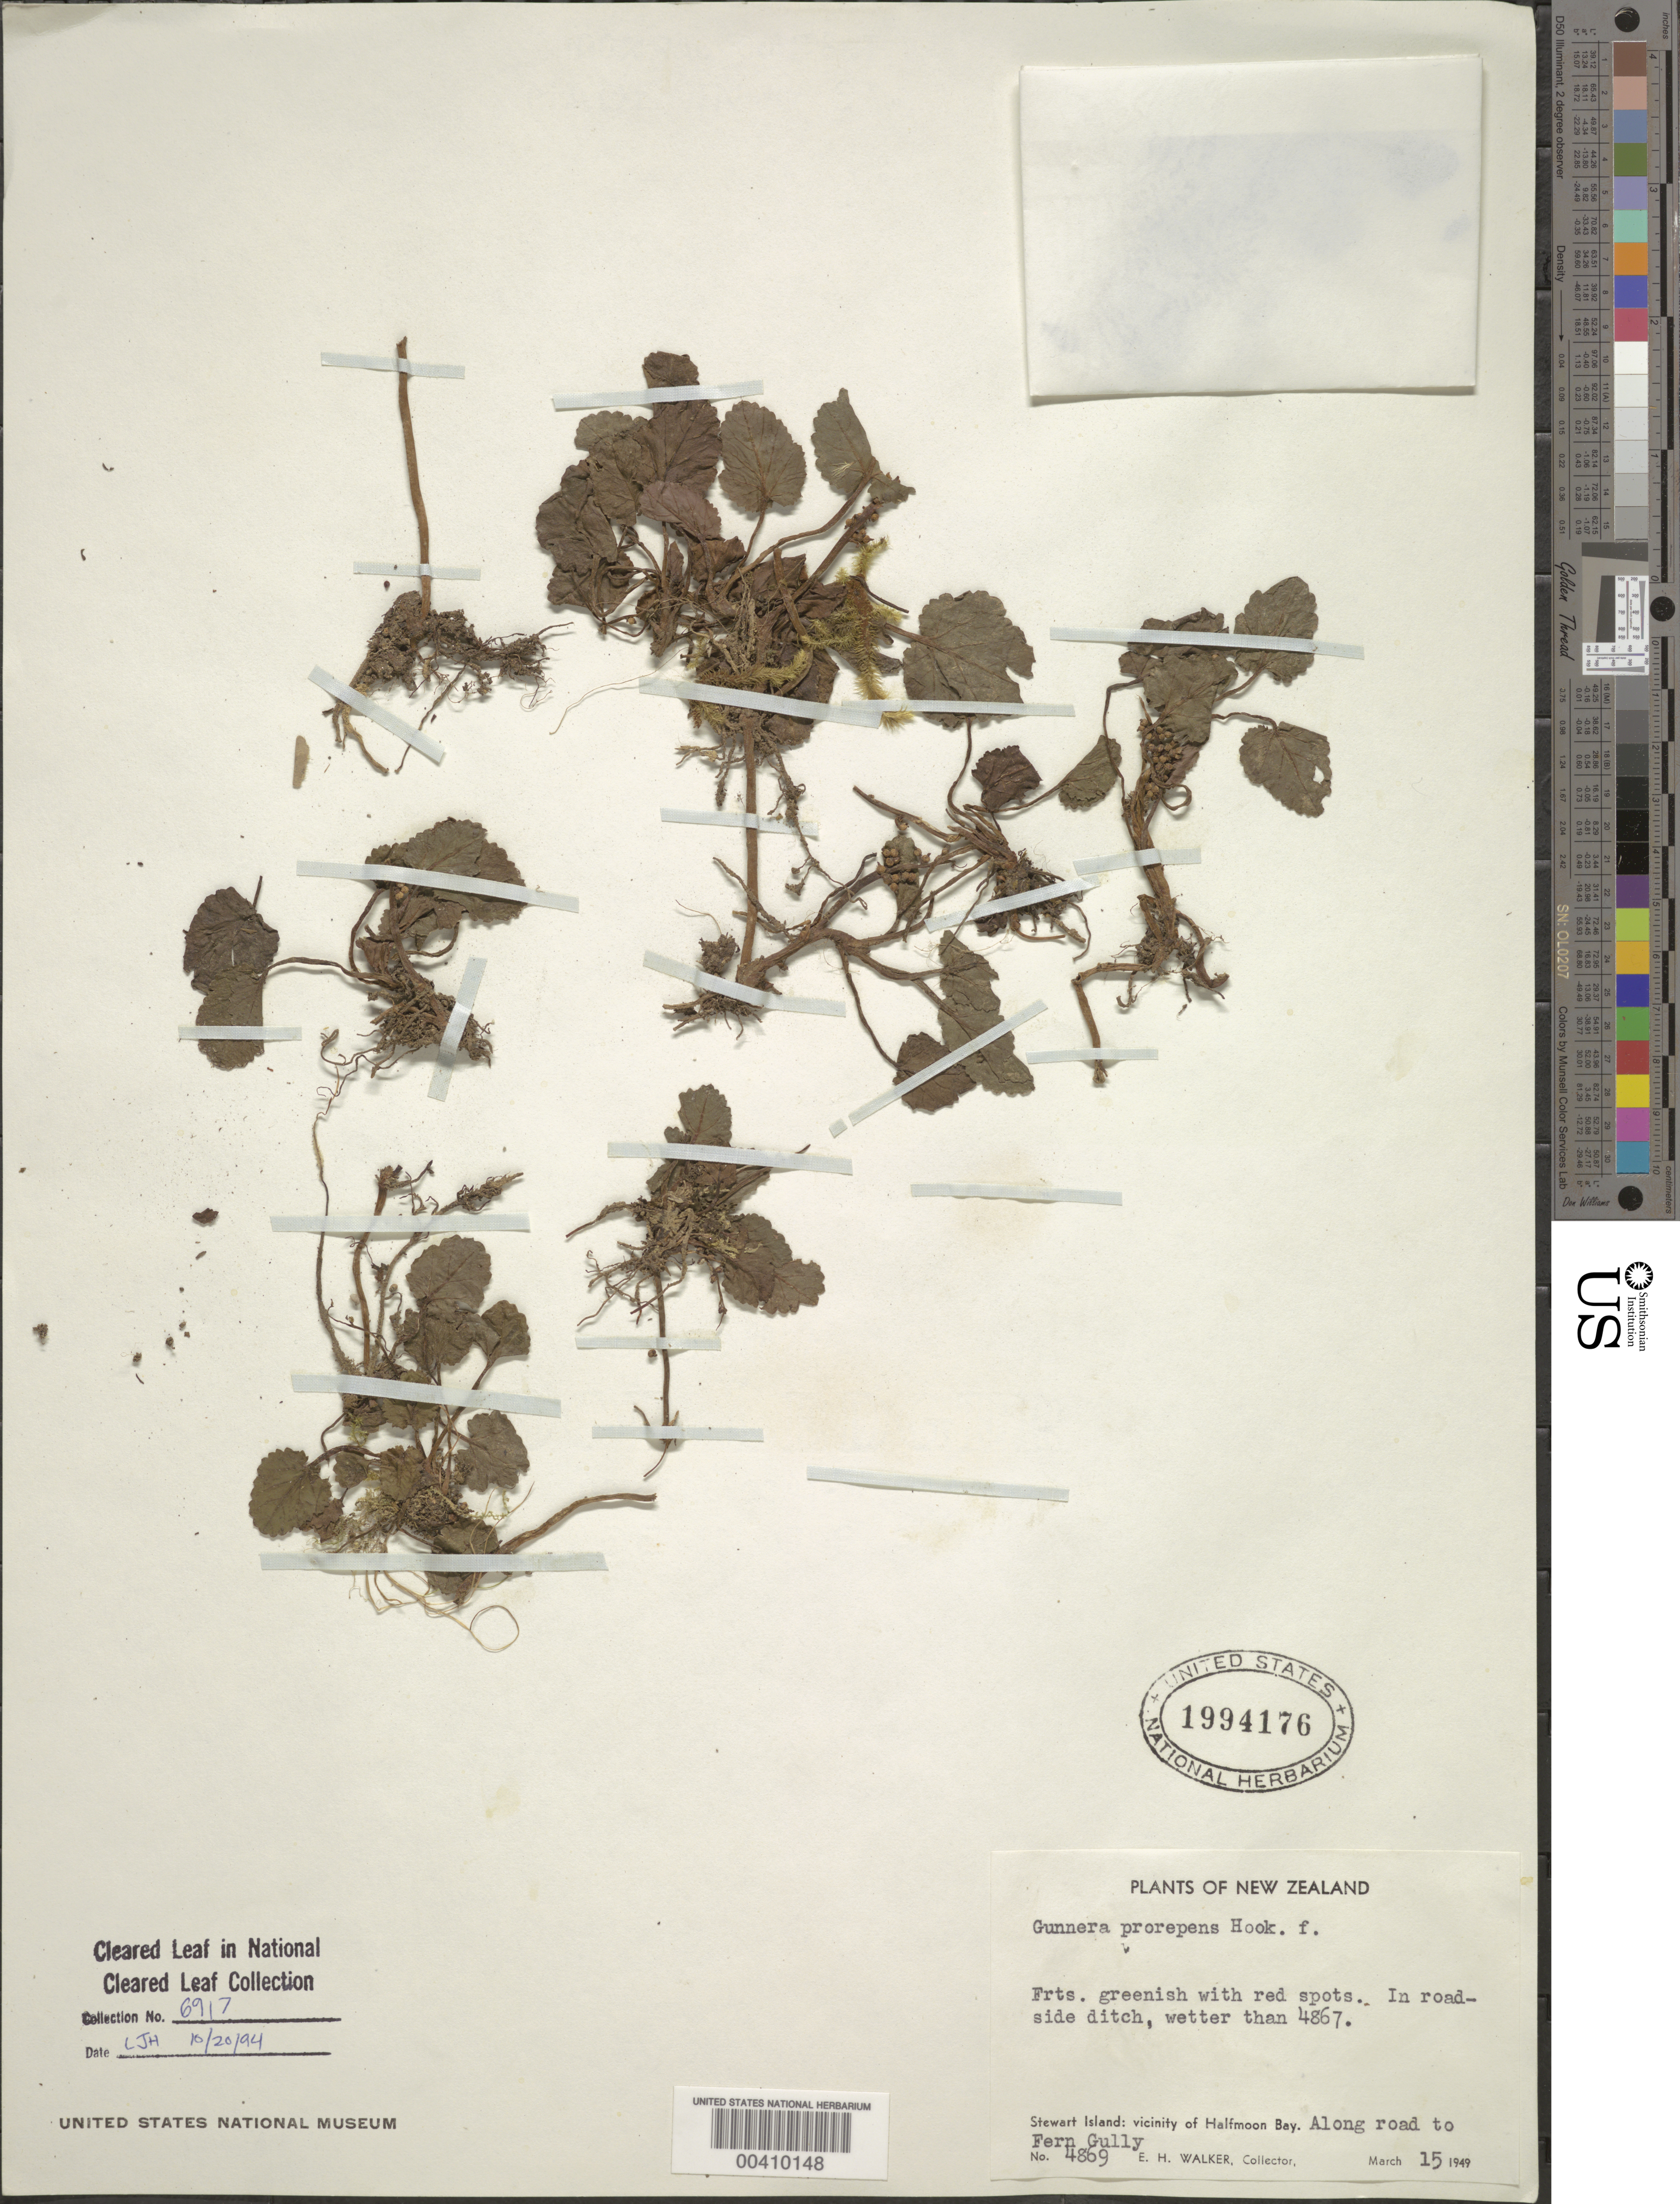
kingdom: Plantae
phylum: Tracheophyta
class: Magnoliopsida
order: Gunnerales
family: Gunneraceae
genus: Gunnera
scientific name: Gunnera prorepens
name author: Hook. f.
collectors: E. H. Walker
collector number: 4869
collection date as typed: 15 Mar 1949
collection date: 1949-03-15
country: New Zealand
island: Stewart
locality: Vicinity of Halfmoon Bay, along road to Fern Gully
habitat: In roadside ditch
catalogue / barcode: US 1994176